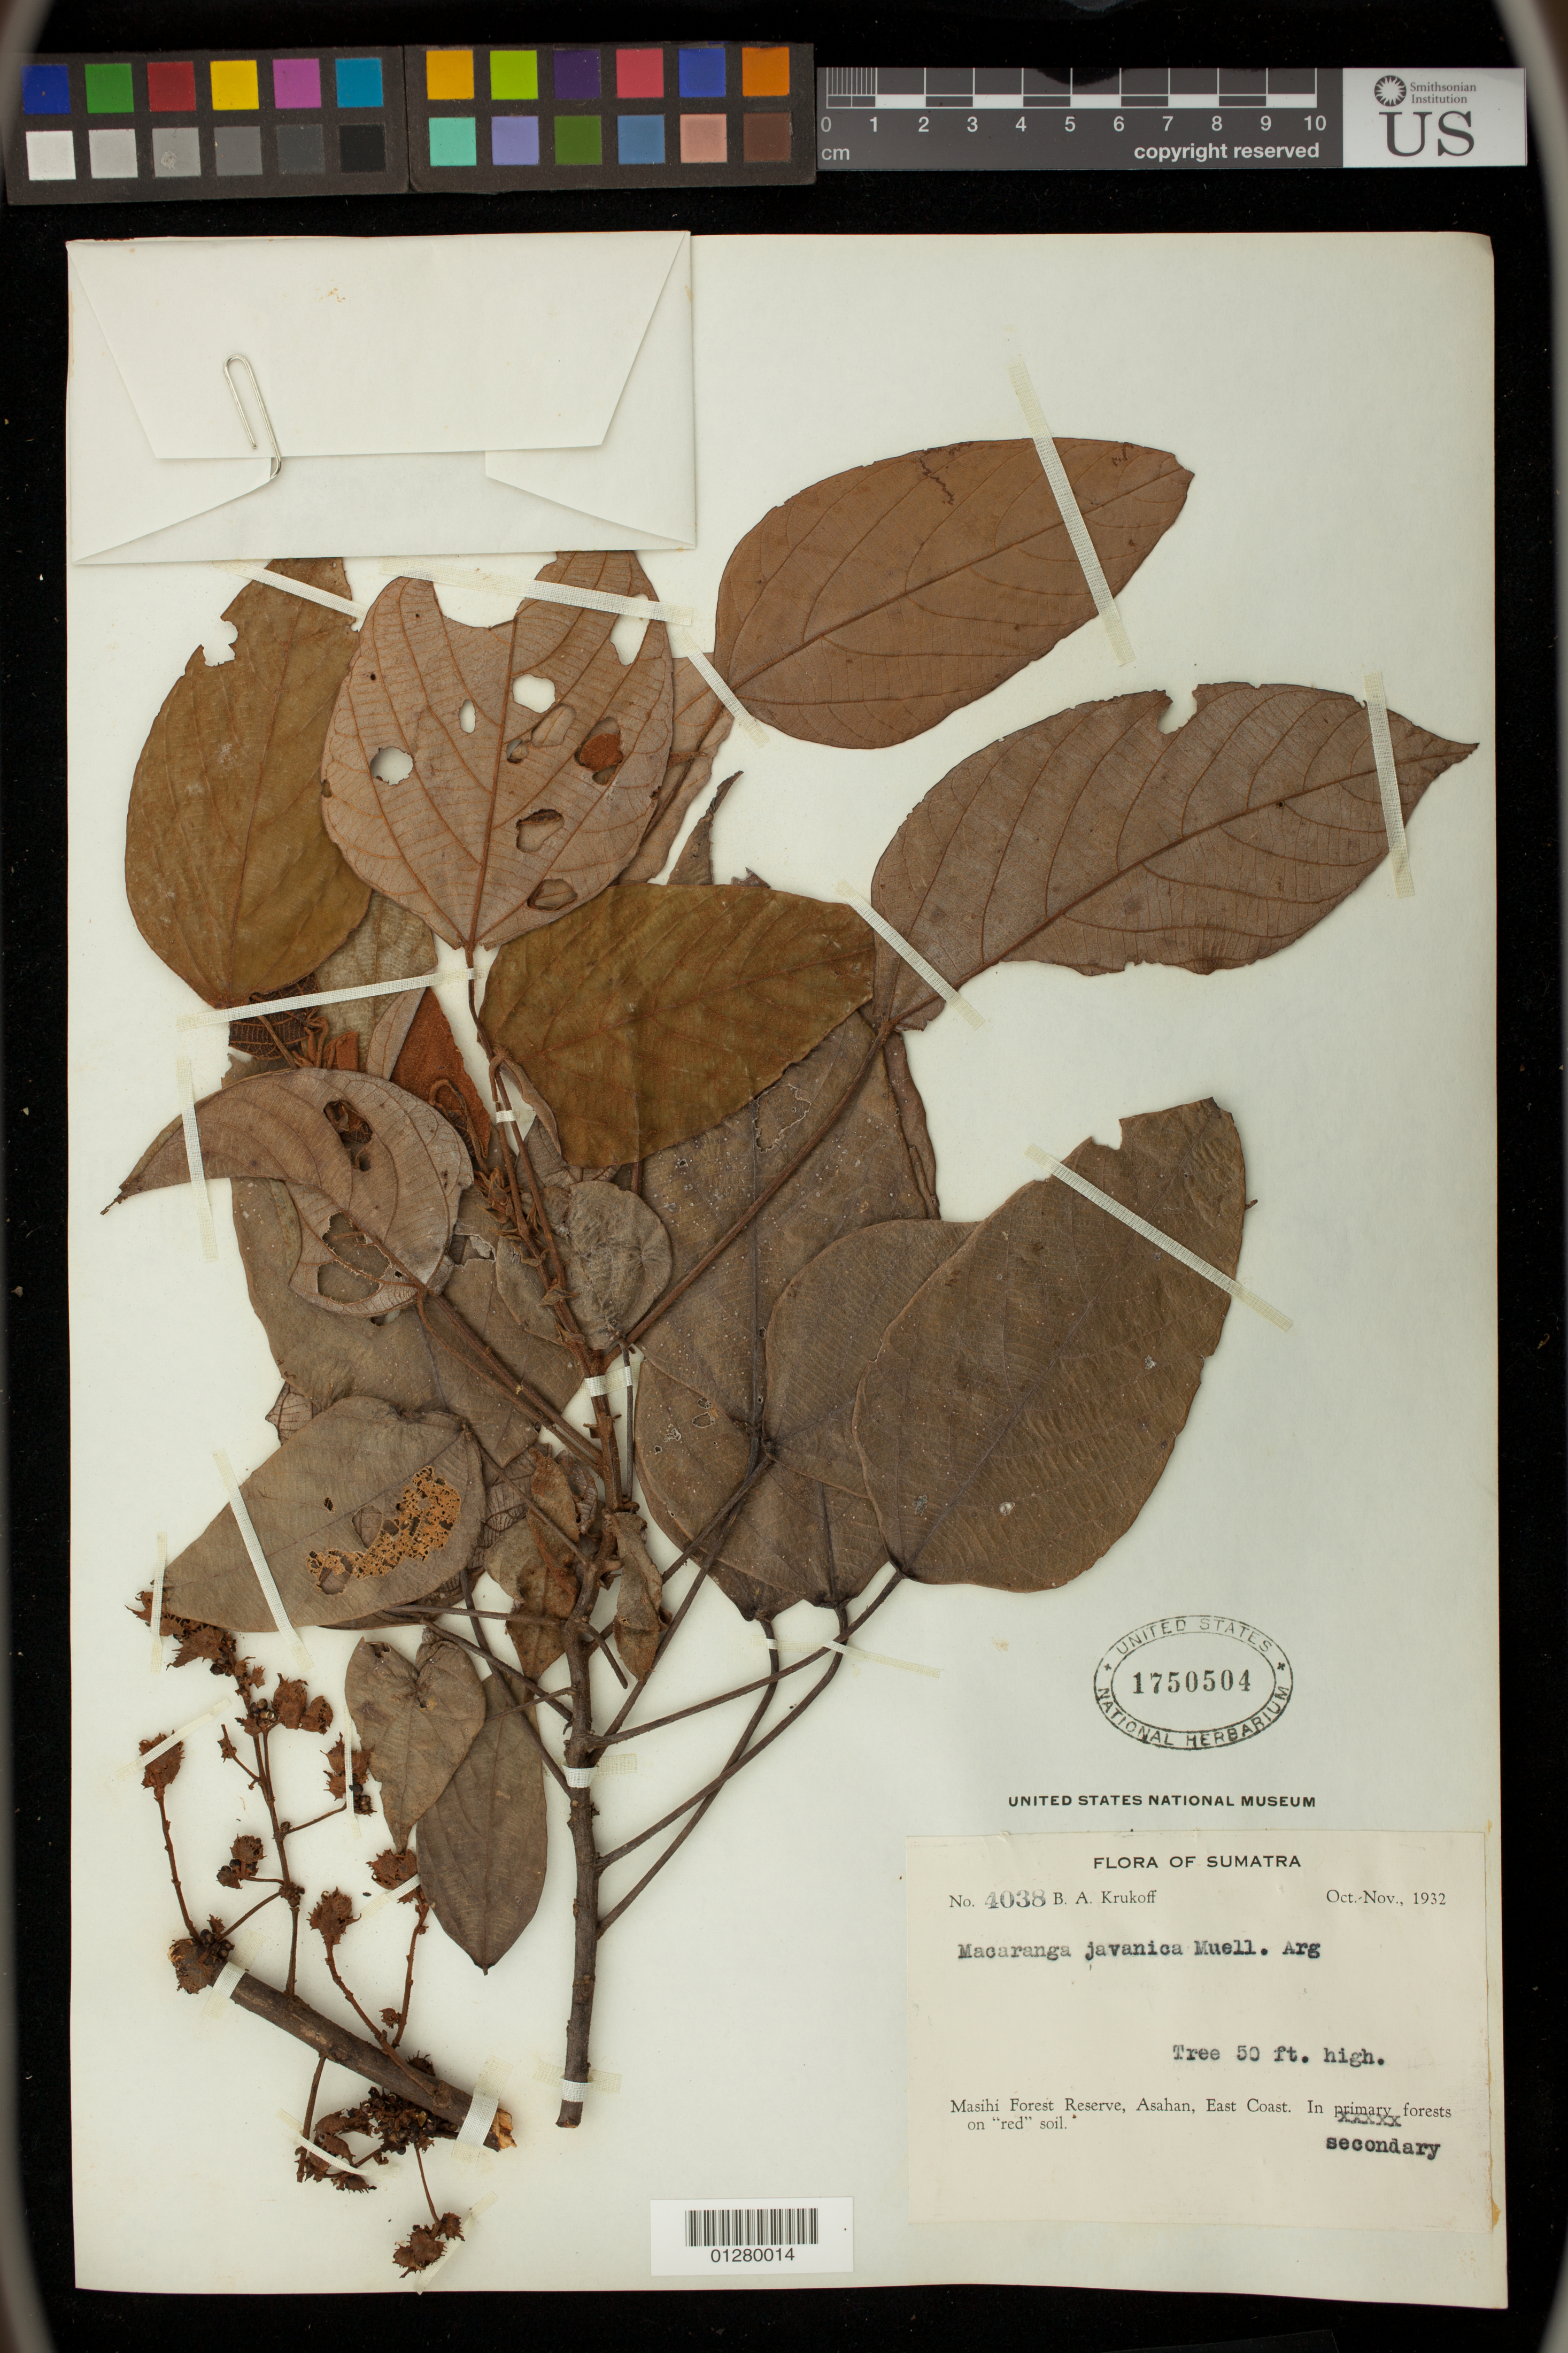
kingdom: Plantae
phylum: Tracheophyta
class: Magnoliopsida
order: Malpighiales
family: Euphorbiaceae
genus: Macaranga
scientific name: Macaranga javanica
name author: (Blume) Müll. Arg.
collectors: B. A. Krukoff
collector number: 4038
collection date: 1932-10/1932-11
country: Indonesia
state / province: Sumatra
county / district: Sumatera Utara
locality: Masihi Forest Reserve, Asahan, East Coast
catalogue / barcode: US 1750504